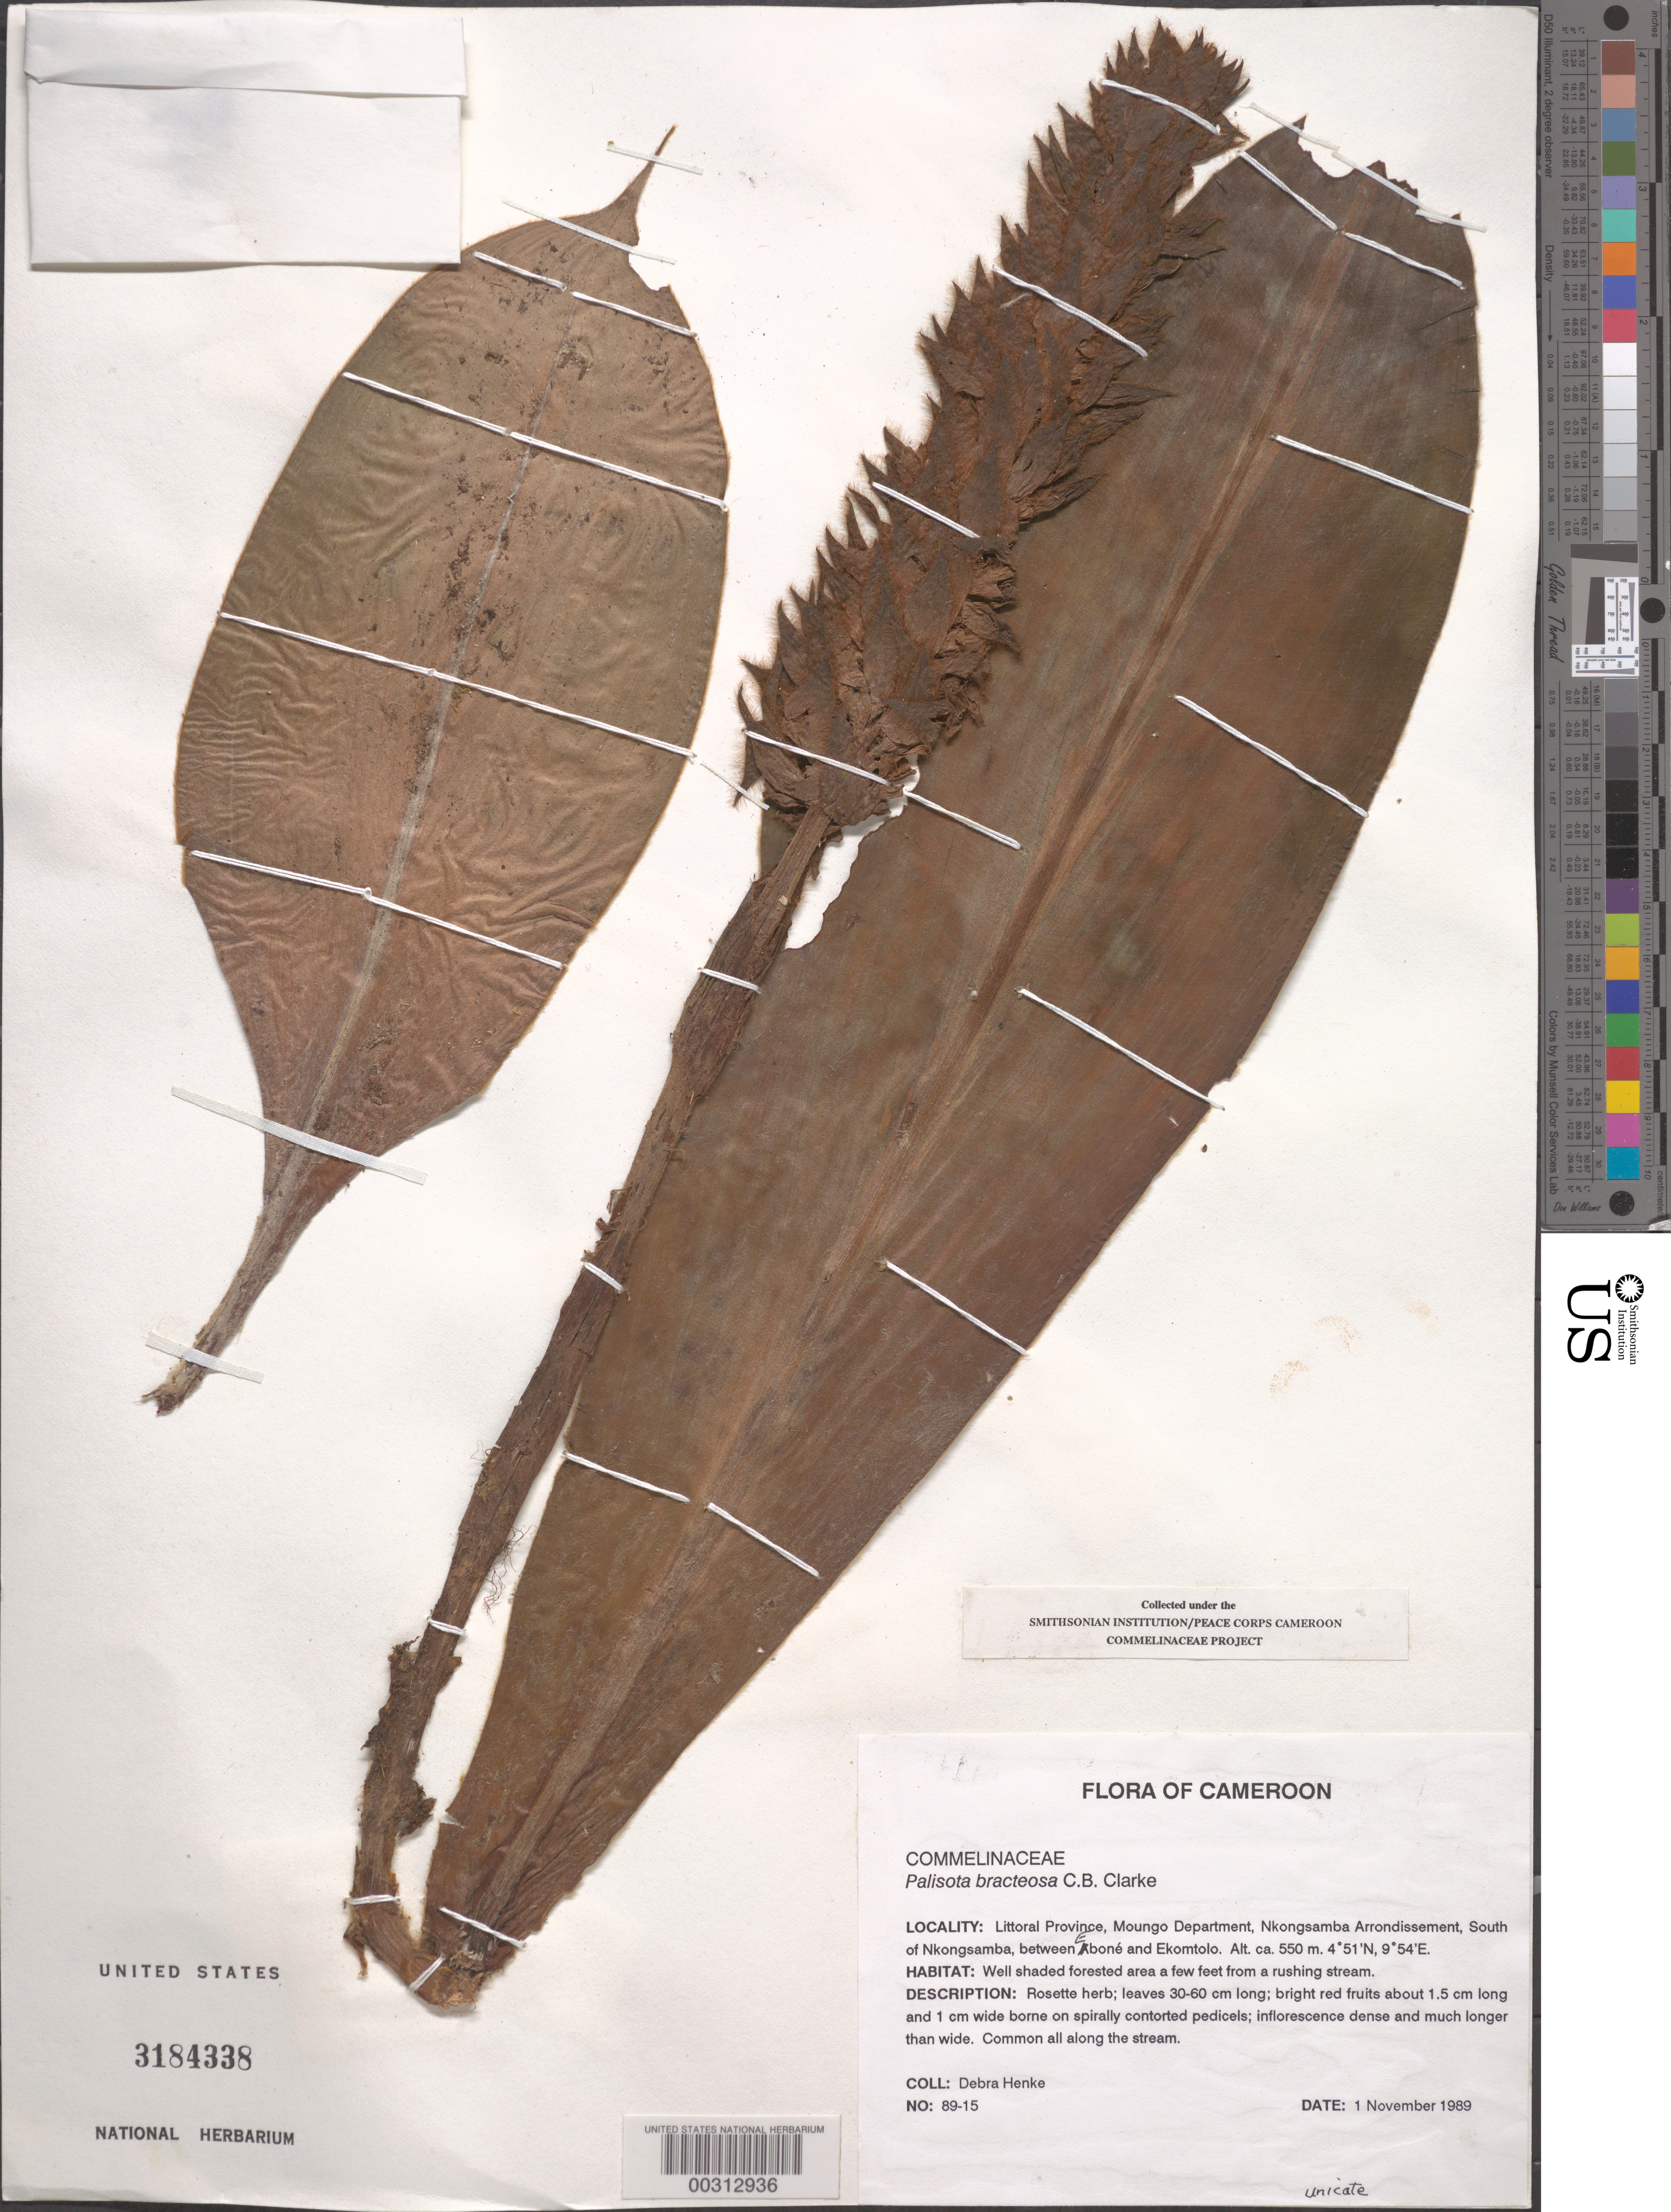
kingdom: Plantae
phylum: Tracheophyta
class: Liliopsida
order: Commelinales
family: Commelinaceae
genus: Palisota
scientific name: Palisota bracteosa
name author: C.B. Clarke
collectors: D. Henke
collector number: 89-15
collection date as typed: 01 Nov 1989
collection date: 1989-11-01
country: Cameroon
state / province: Littoral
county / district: Mungo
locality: Nkongsamba arrondissement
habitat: Well shaded forested area a few feet from a rushing stream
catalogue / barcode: US 3184338